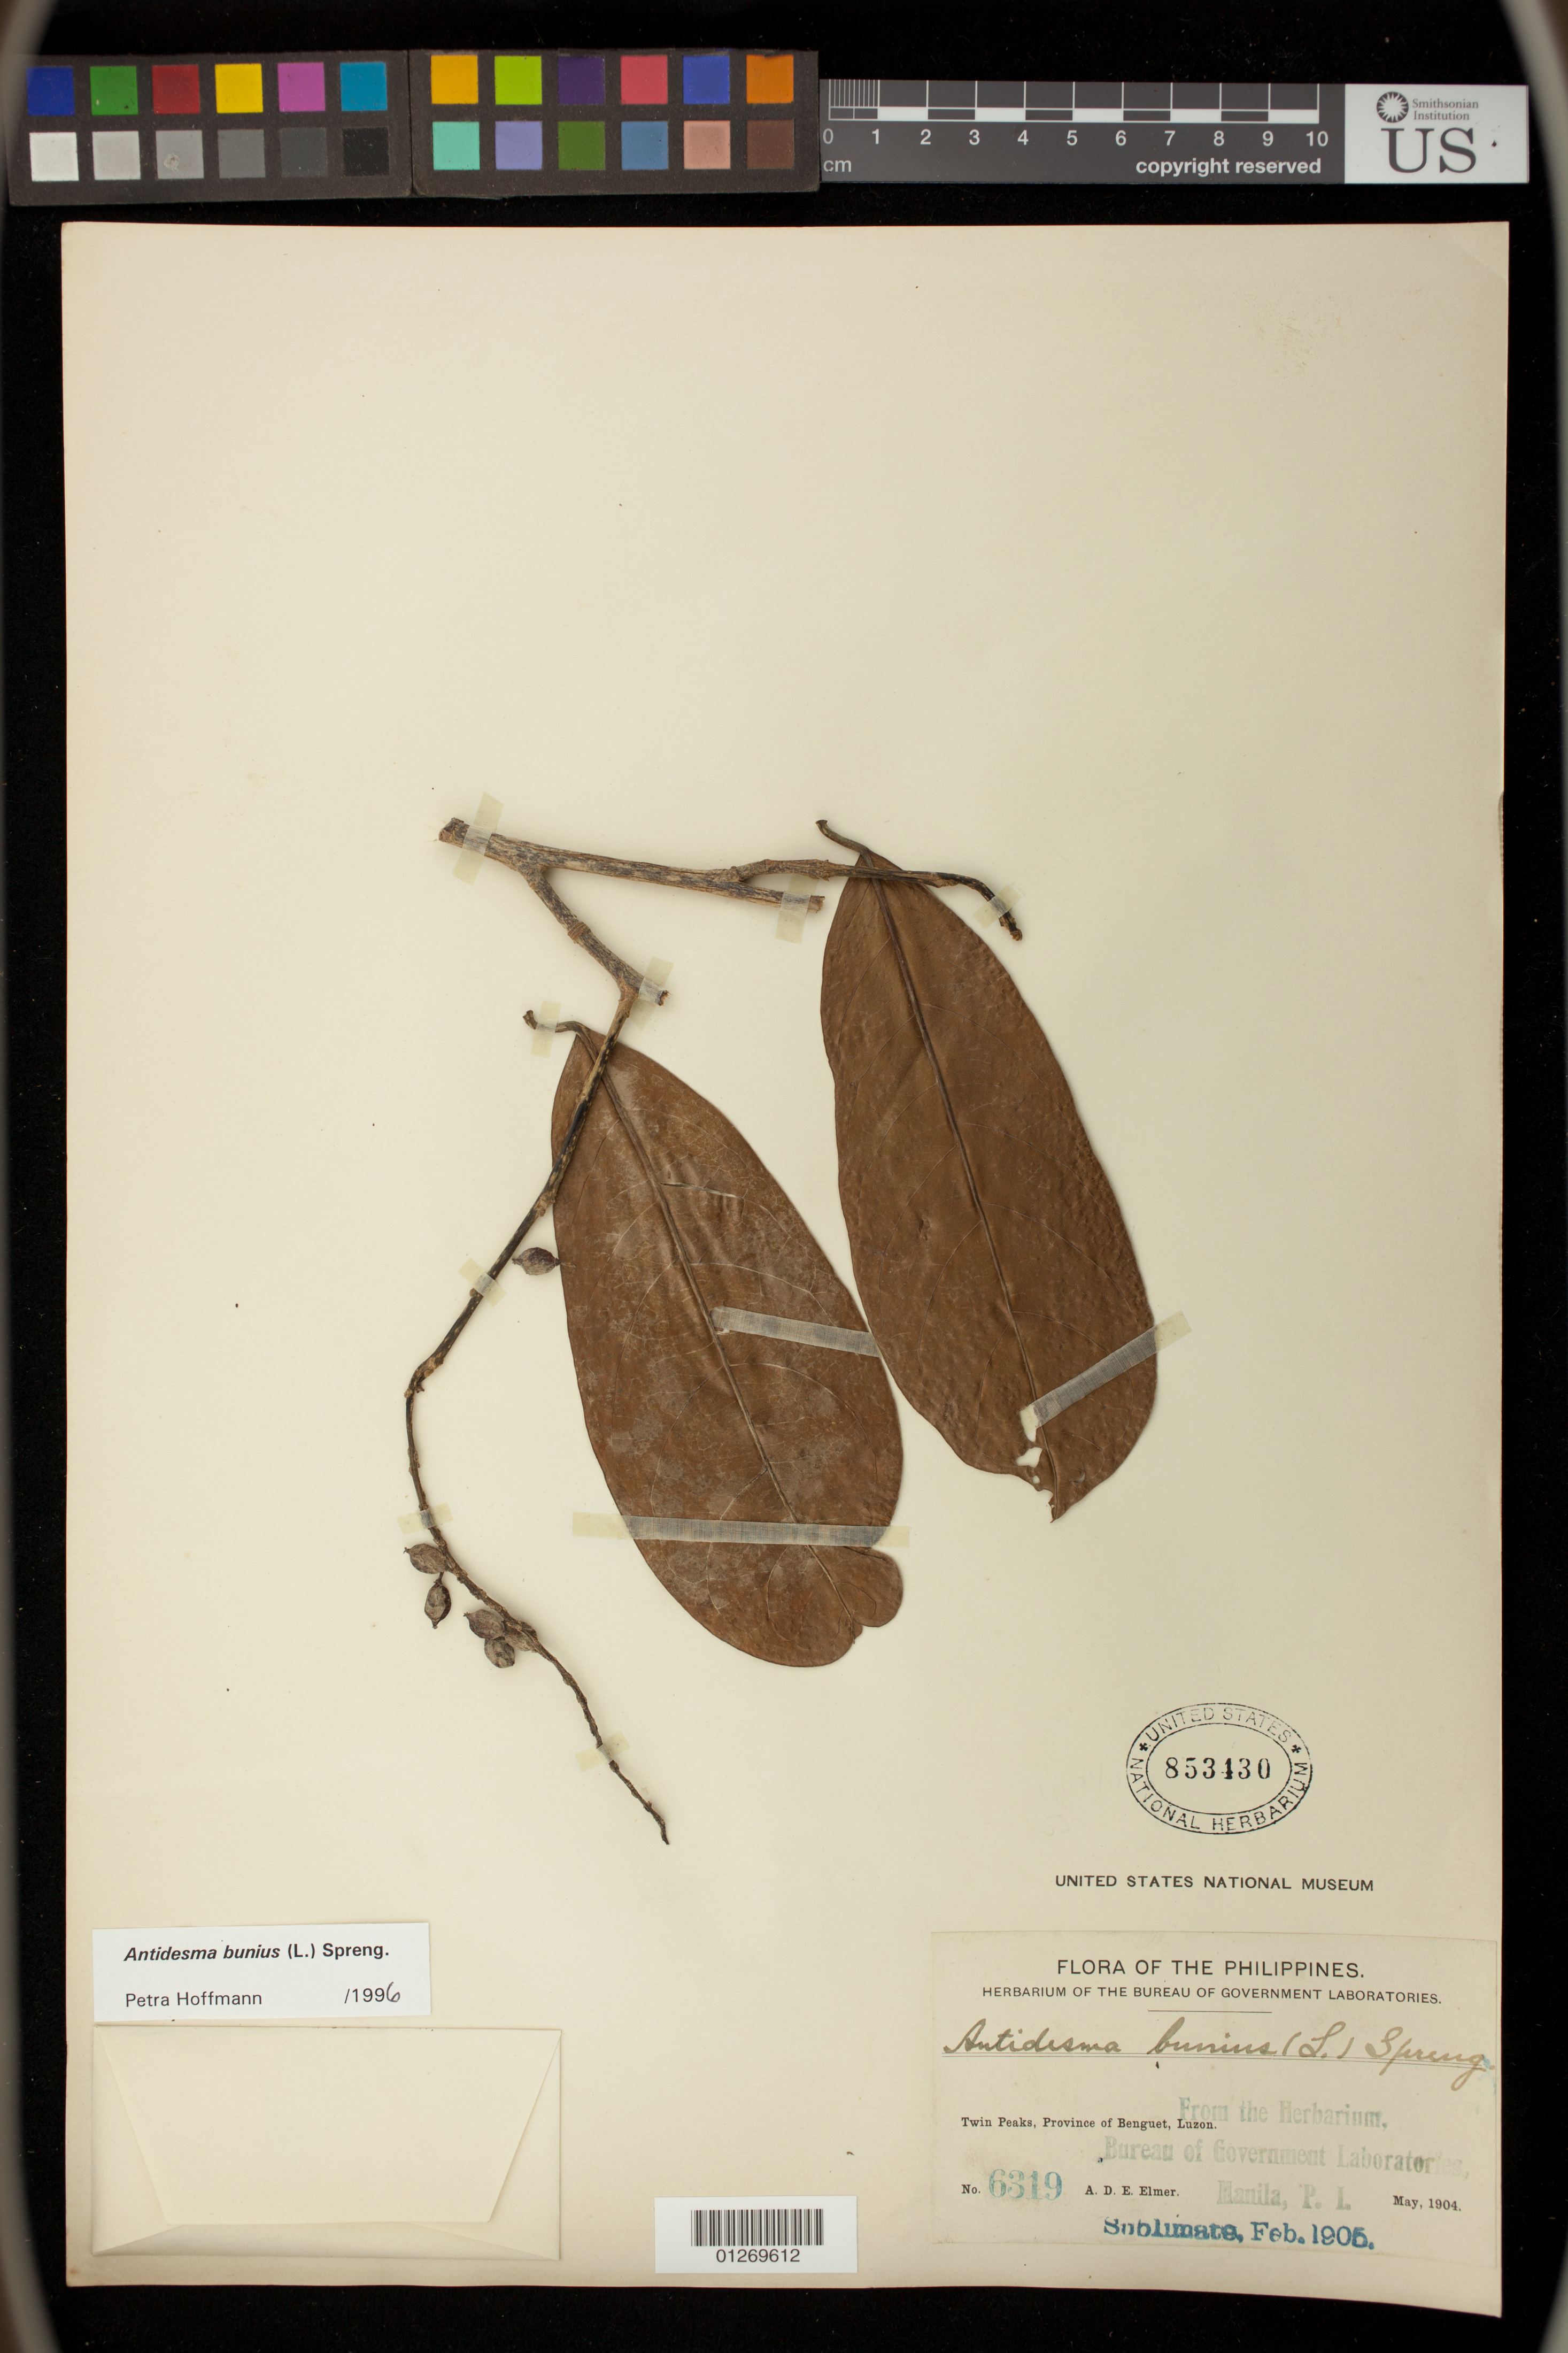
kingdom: Plantae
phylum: Tracheophyta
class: Magnoliopsida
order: Malpighiales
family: Phyllanthaceae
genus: Antidesma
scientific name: Antidesma bunius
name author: (L.) Spreng.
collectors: A. D. E. Elmer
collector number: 6319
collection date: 1904-05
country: Philippines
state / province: Cordillera (Administrative Region)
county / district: Benguet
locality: Twin Peaks, Luzon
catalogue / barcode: US 853430